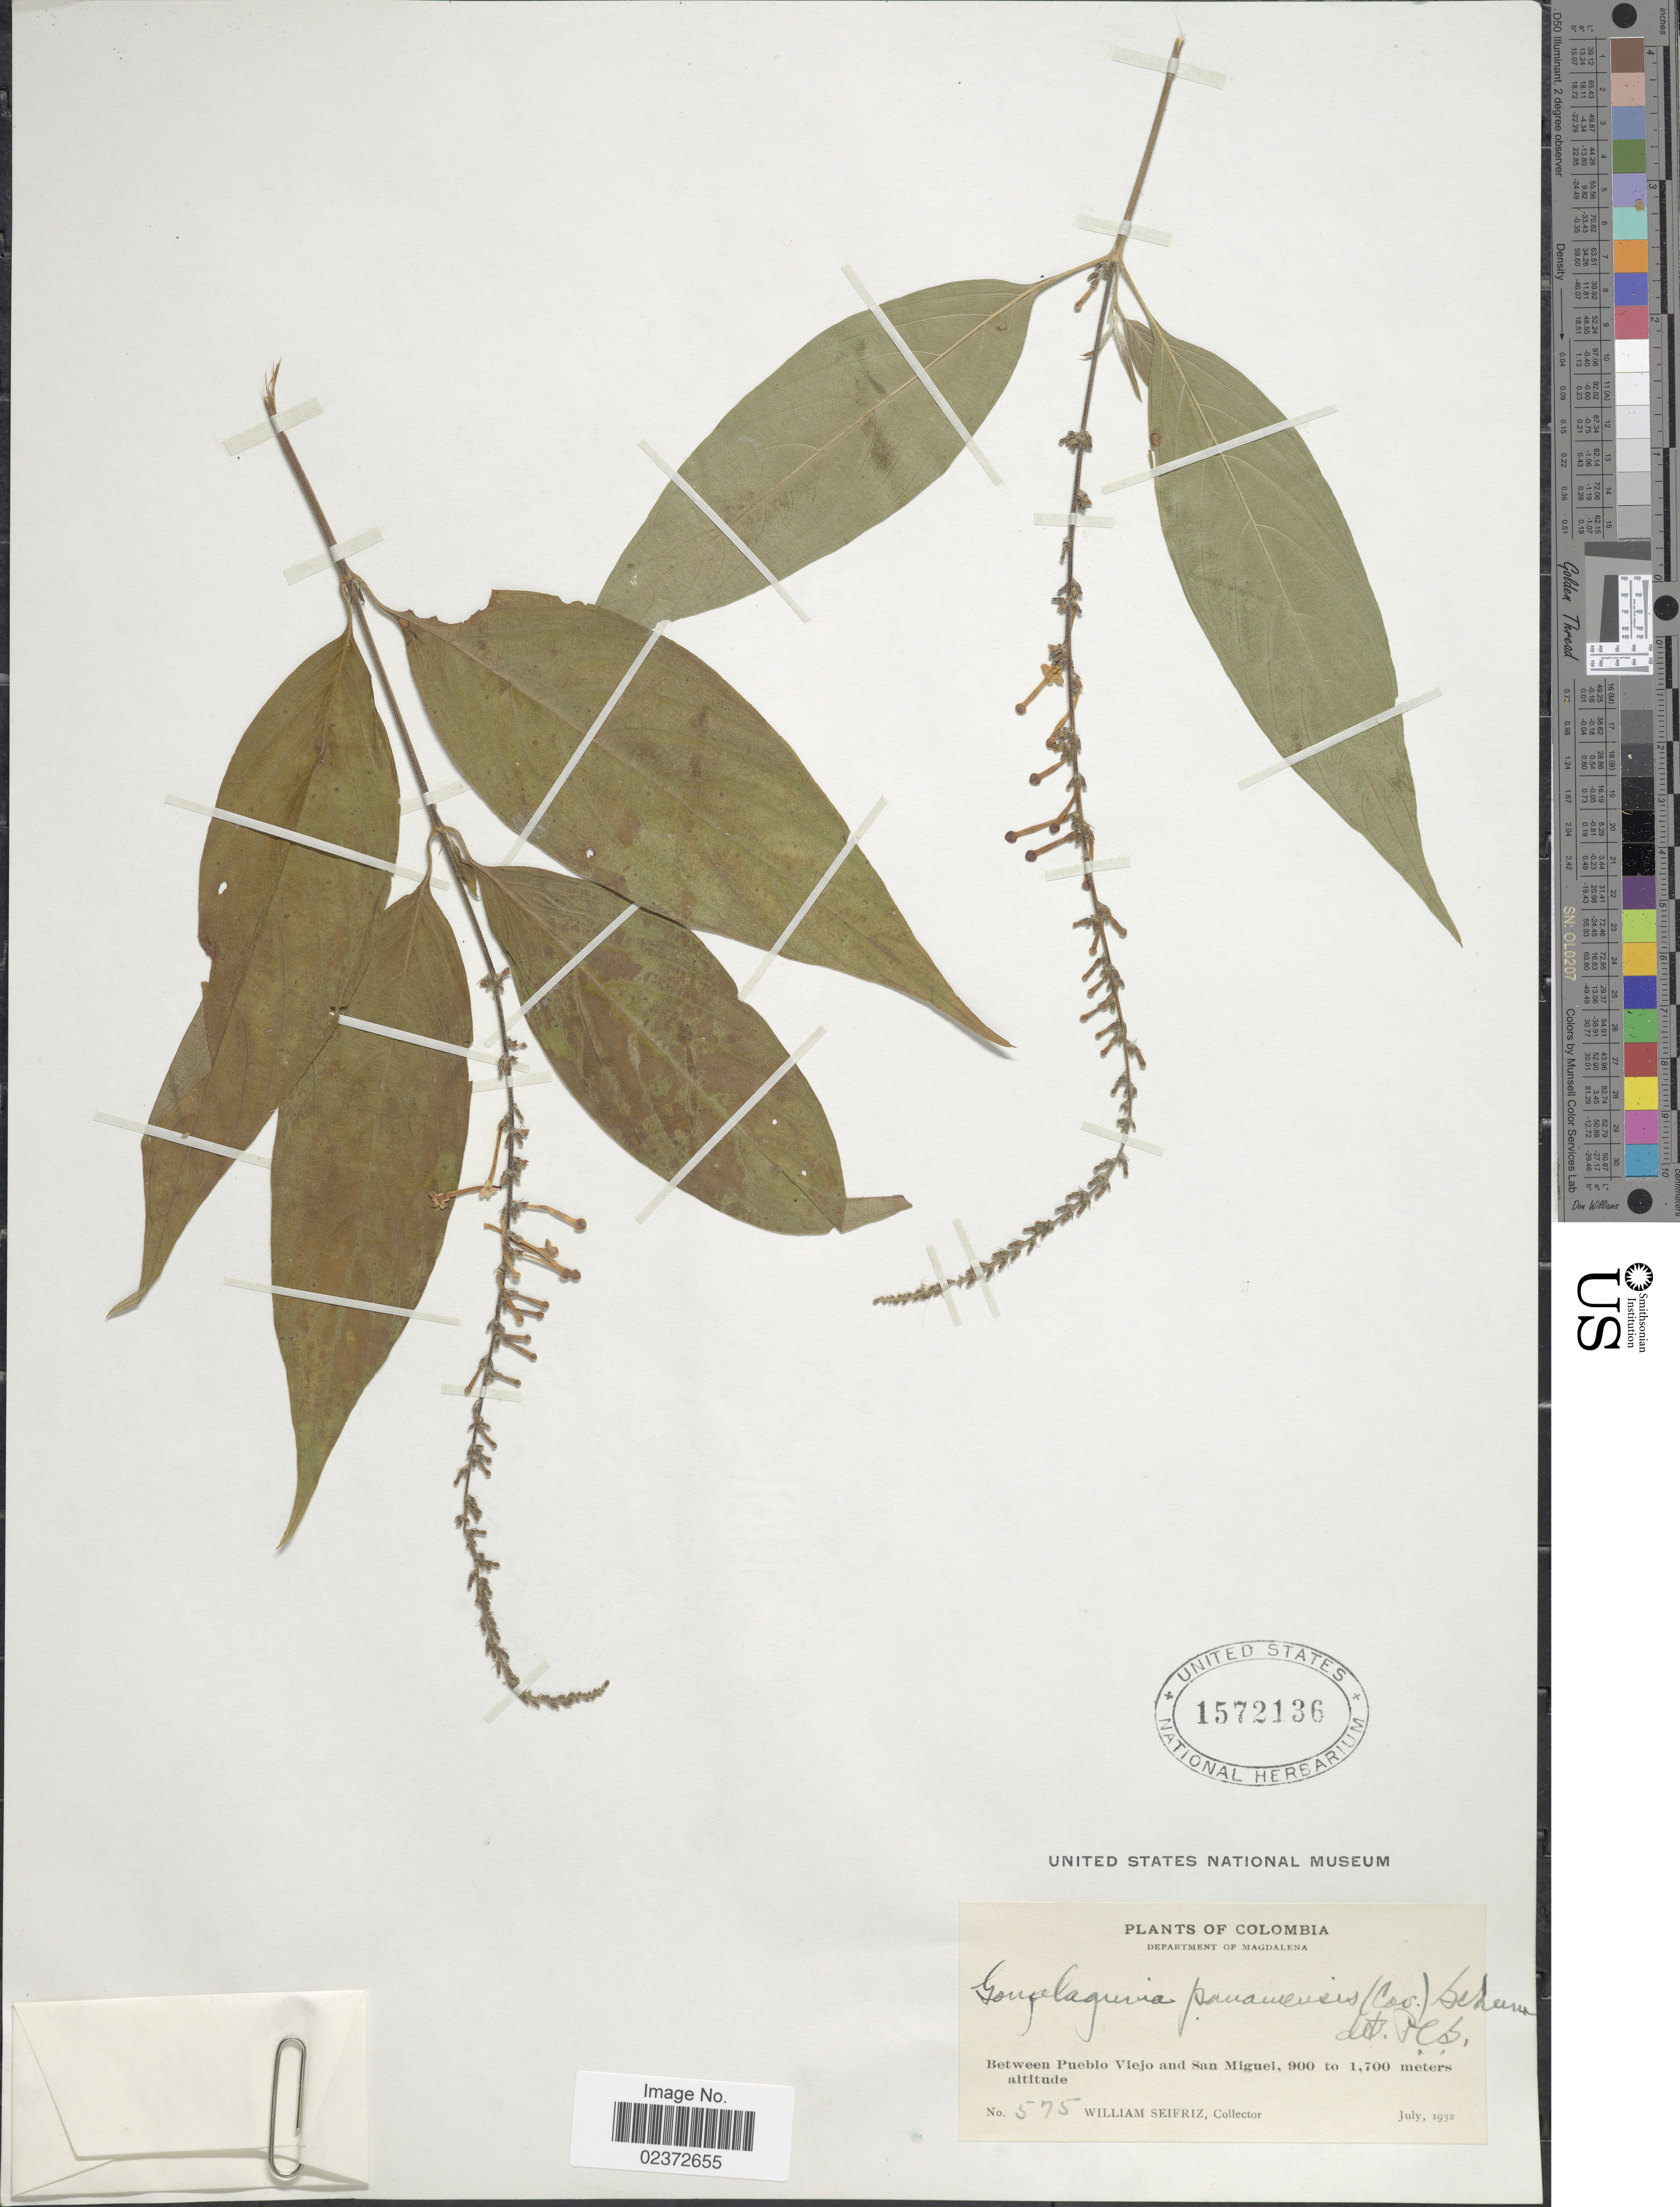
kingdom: Plantae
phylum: Tracheophyta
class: Magnoliopsida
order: Gentianales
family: Rubiaceae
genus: Gonzalagunia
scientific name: Gonzalagunia panamensis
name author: (Cav.) K. Schum.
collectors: W. Seifriz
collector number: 575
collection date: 1932-07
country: Colombia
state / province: Magdalena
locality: Department of Magdalena. Between Pueblo Viejo and San Miguel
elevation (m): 900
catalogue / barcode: US 1572136